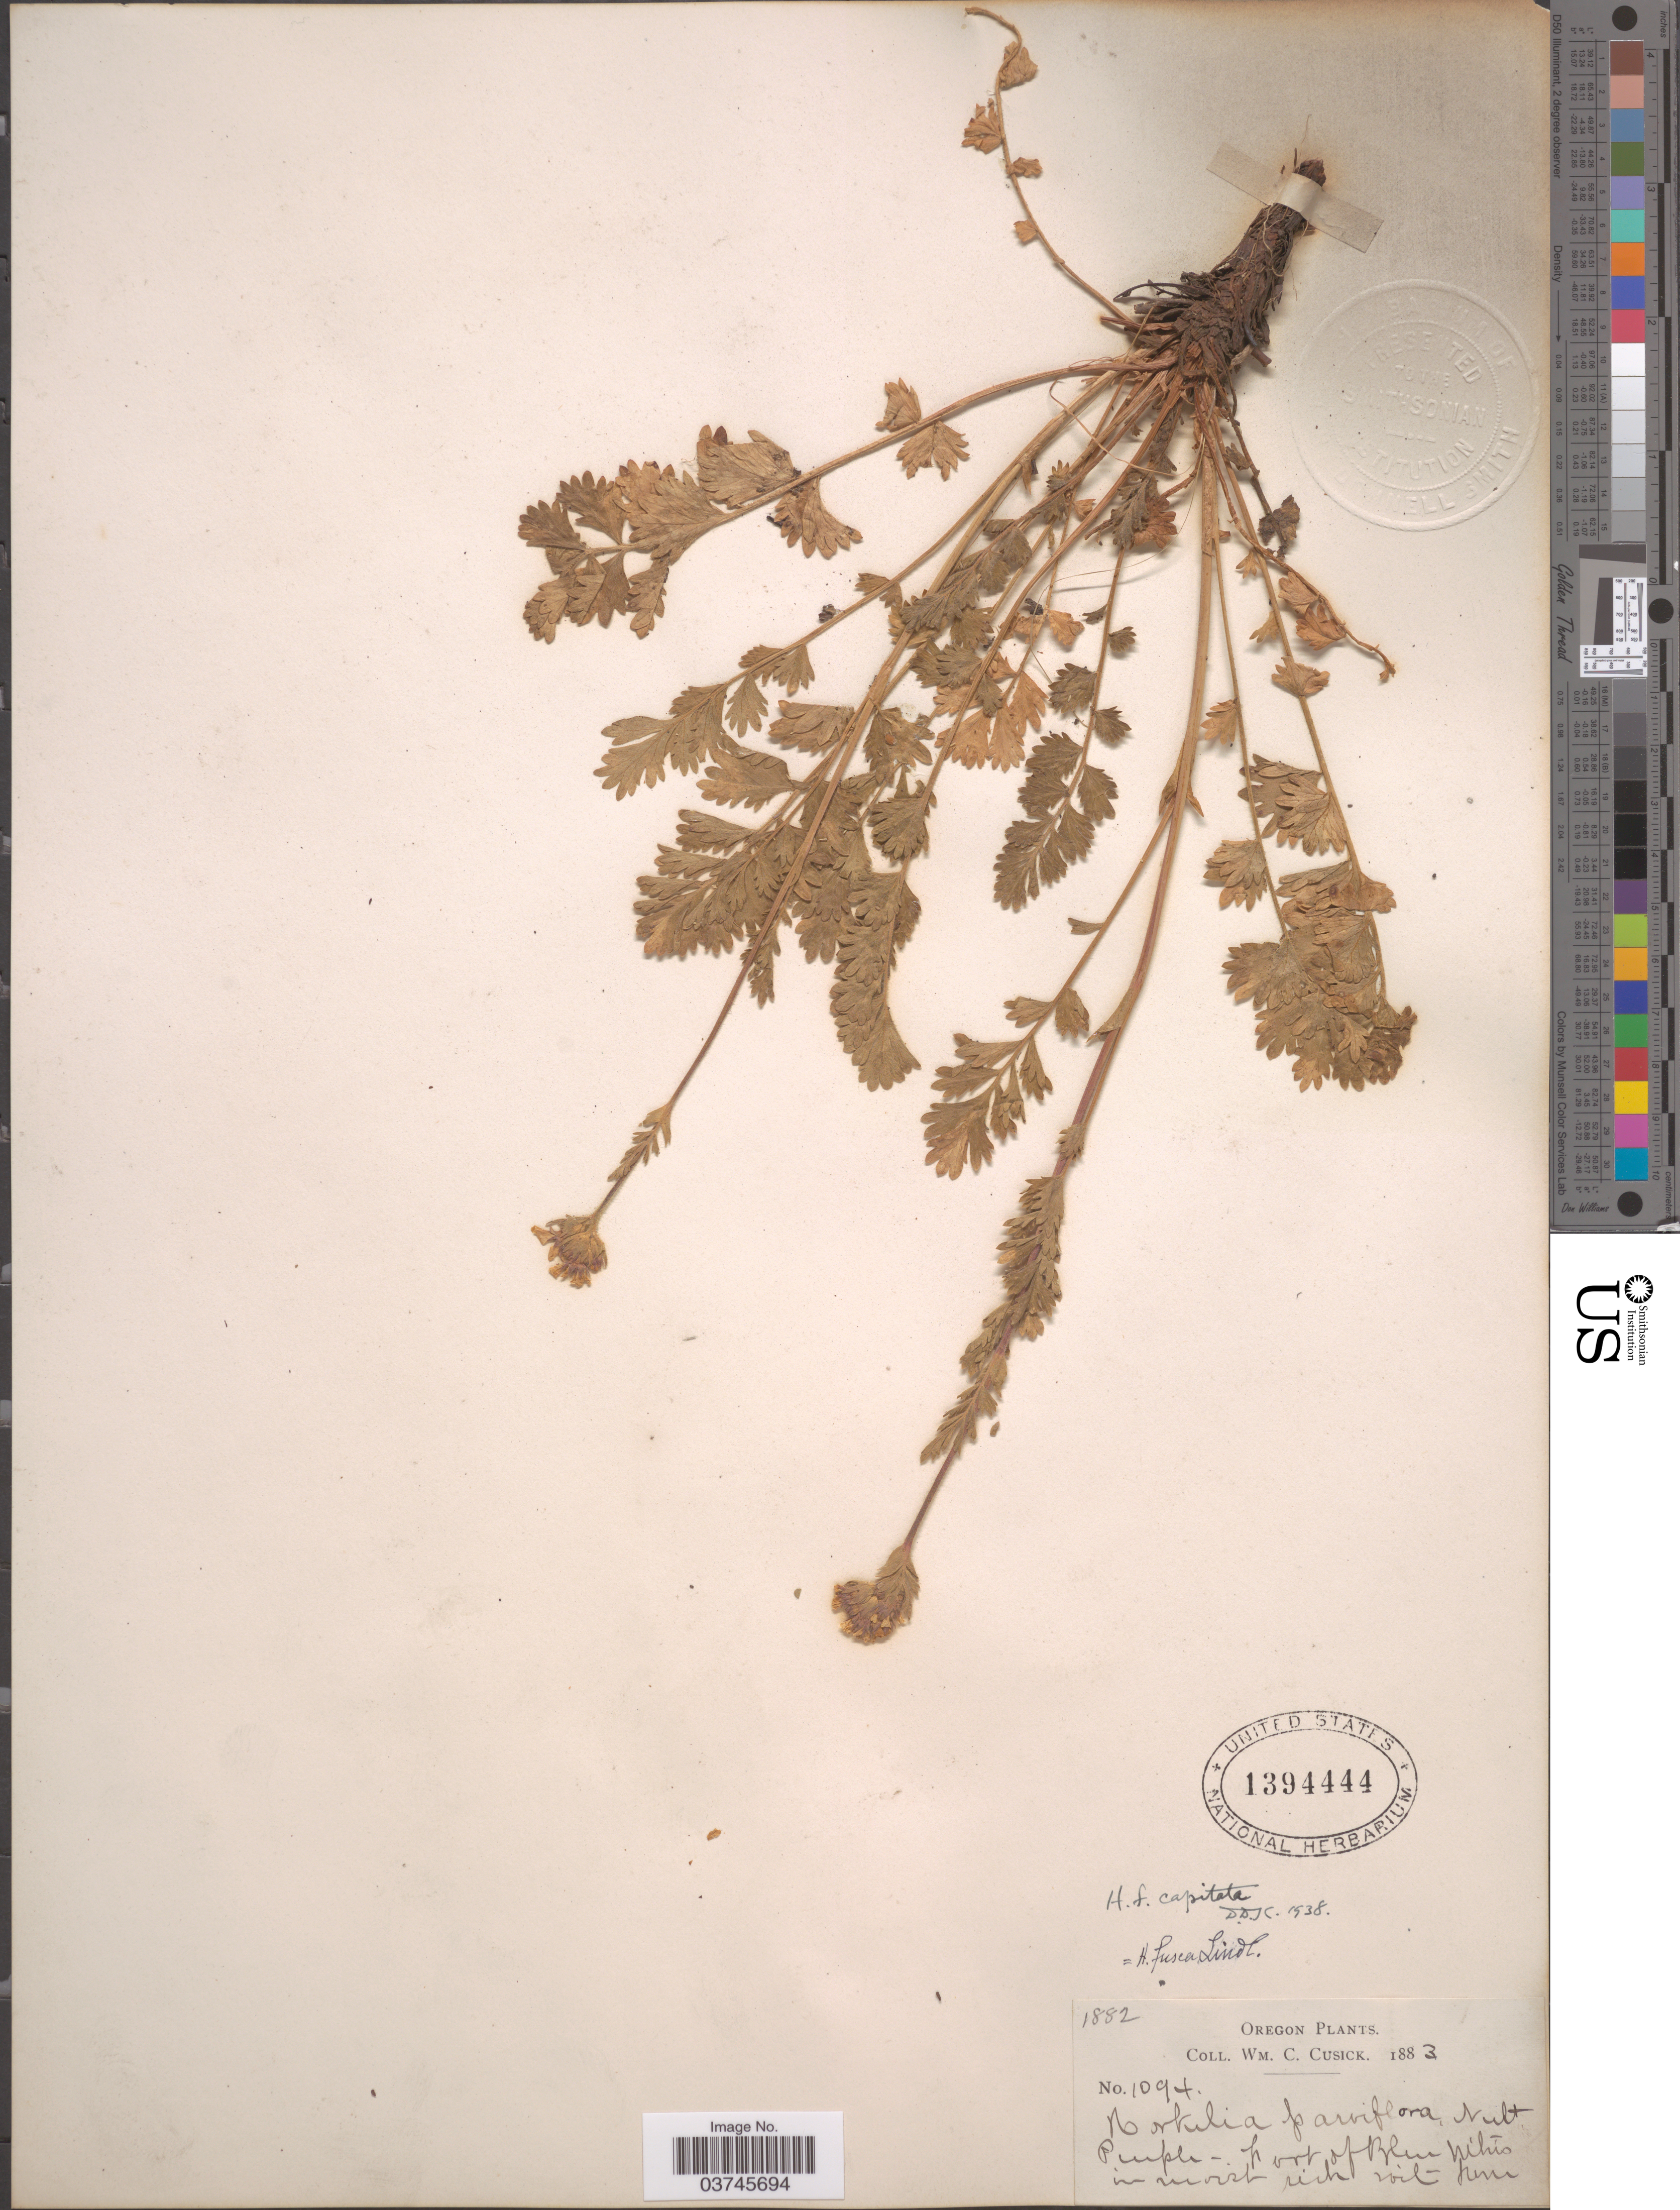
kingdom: Plantae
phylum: Tracheophyta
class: Magnoliopsida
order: Rosales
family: Rosaceae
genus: Potentilla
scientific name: Potentilla douglasii var. capitata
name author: (Lindl.) J.T. Howell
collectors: W. C. Cusick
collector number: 1094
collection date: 1883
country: United States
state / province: Oregon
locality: Foot of Blue Mnts.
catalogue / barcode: US 1394444